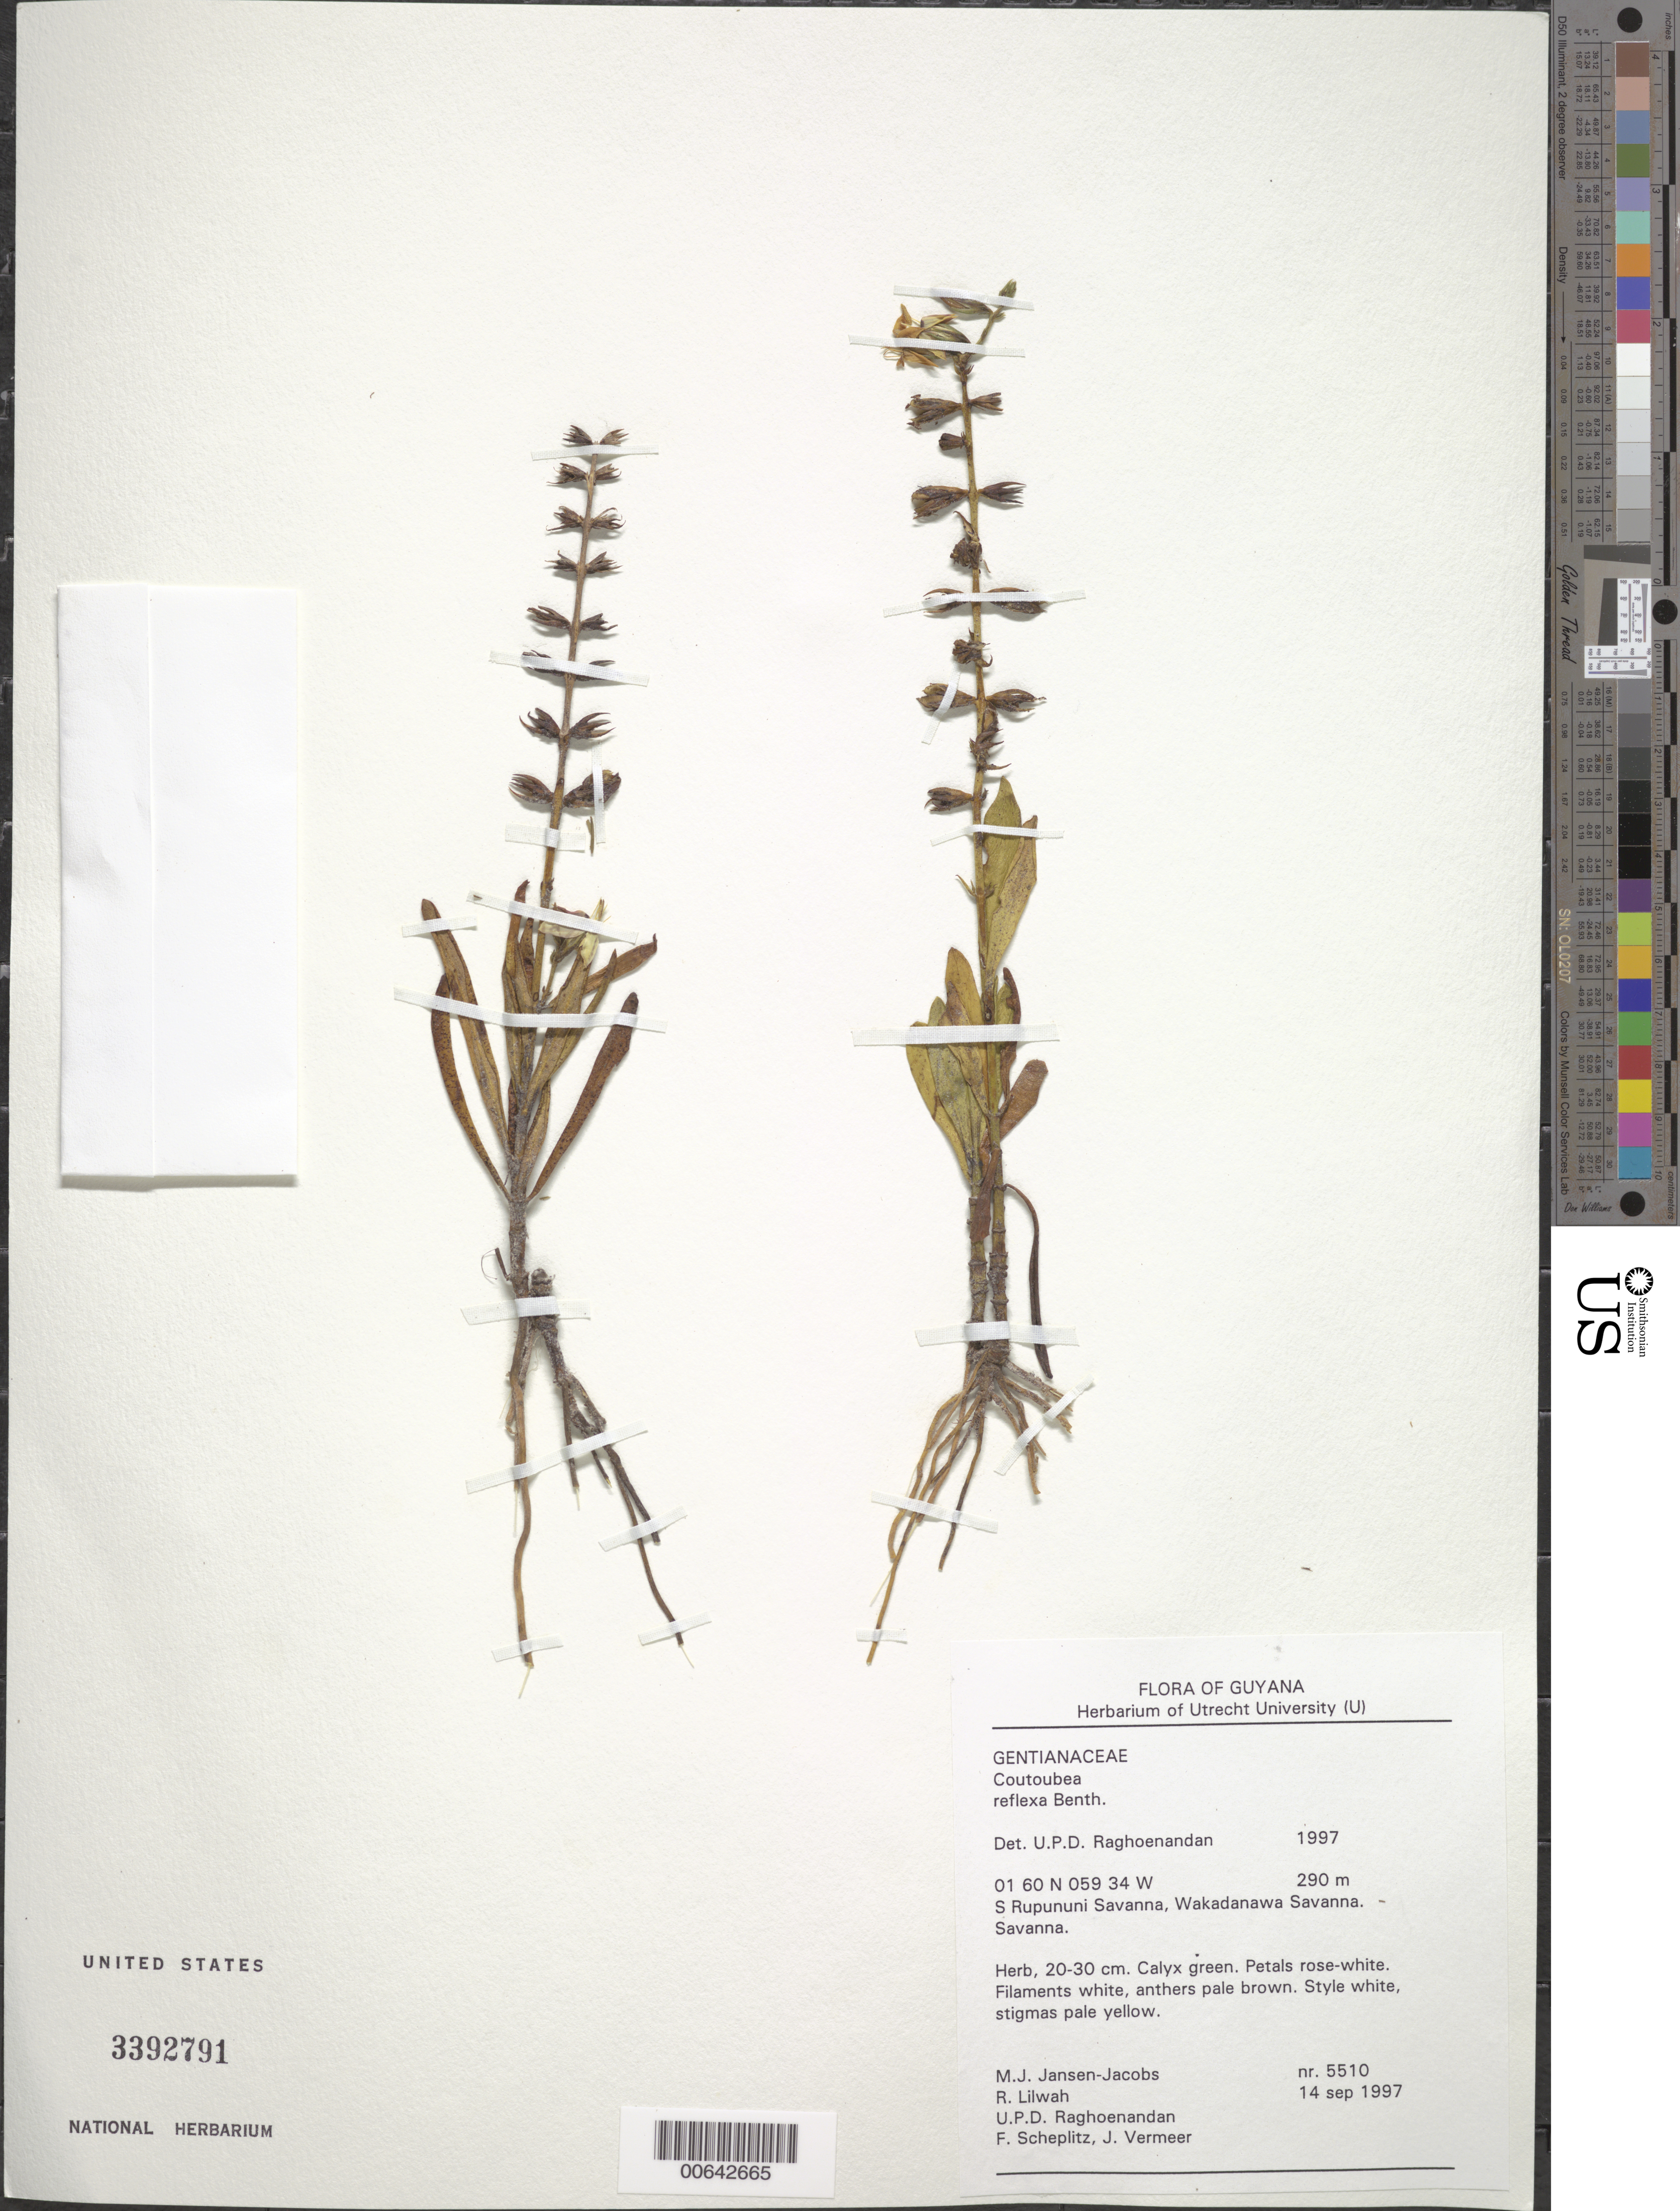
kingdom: Plantae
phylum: Tracheophyta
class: Magnoliopsida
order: Gentianales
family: Gentianaceae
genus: Coutoubea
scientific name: Coutoubea reflexa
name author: Benth.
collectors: M. J. Jansen-Jacobs, R. Lilwah, U. Raghoenandan, F. Scheplitz & J. Vermeer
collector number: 5510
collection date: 1997-09-14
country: Guyana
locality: S Rupununi Savanna, Wakadanawa Savanna.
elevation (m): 290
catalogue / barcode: US 3392791